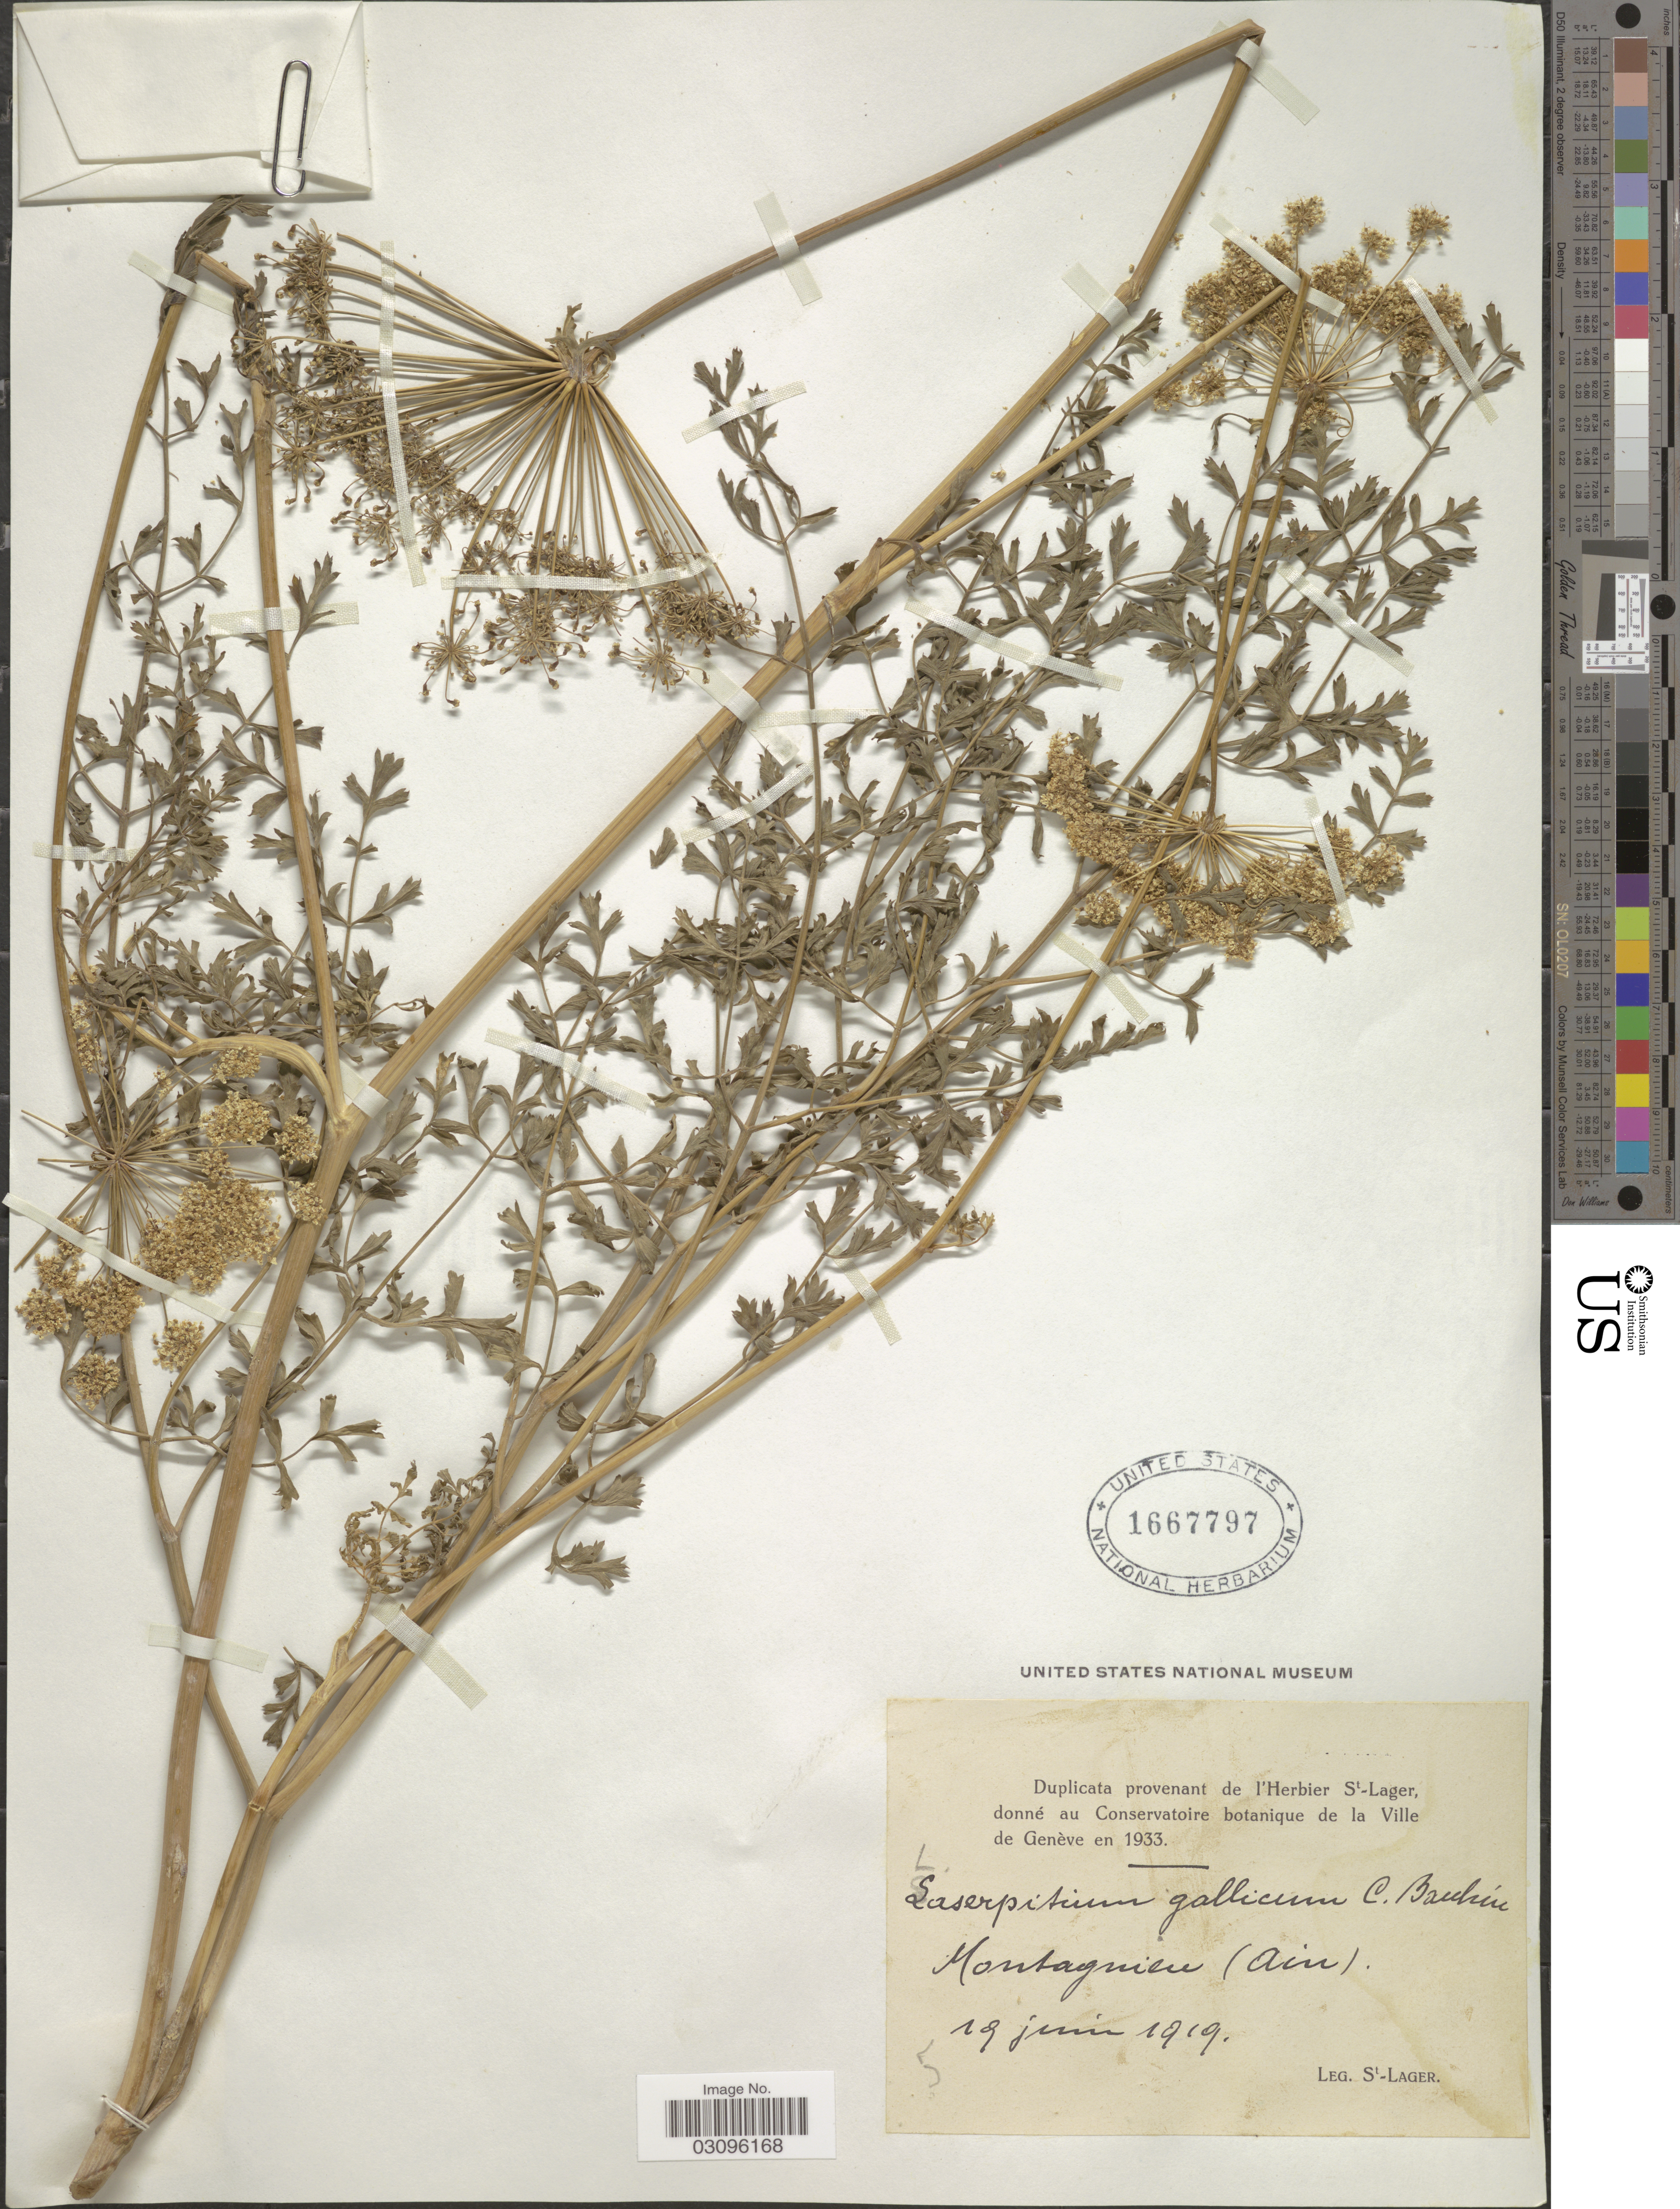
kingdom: Plantae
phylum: Tracheophyta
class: Magnoliopsida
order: Apiales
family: Apiaceae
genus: Laserpitium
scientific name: Laserpitium gallicum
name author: L.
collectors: -. St. Lager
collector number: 5?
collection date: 1919-06-19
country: France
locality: Montagnieu (Ain).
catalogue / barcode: US 1667797